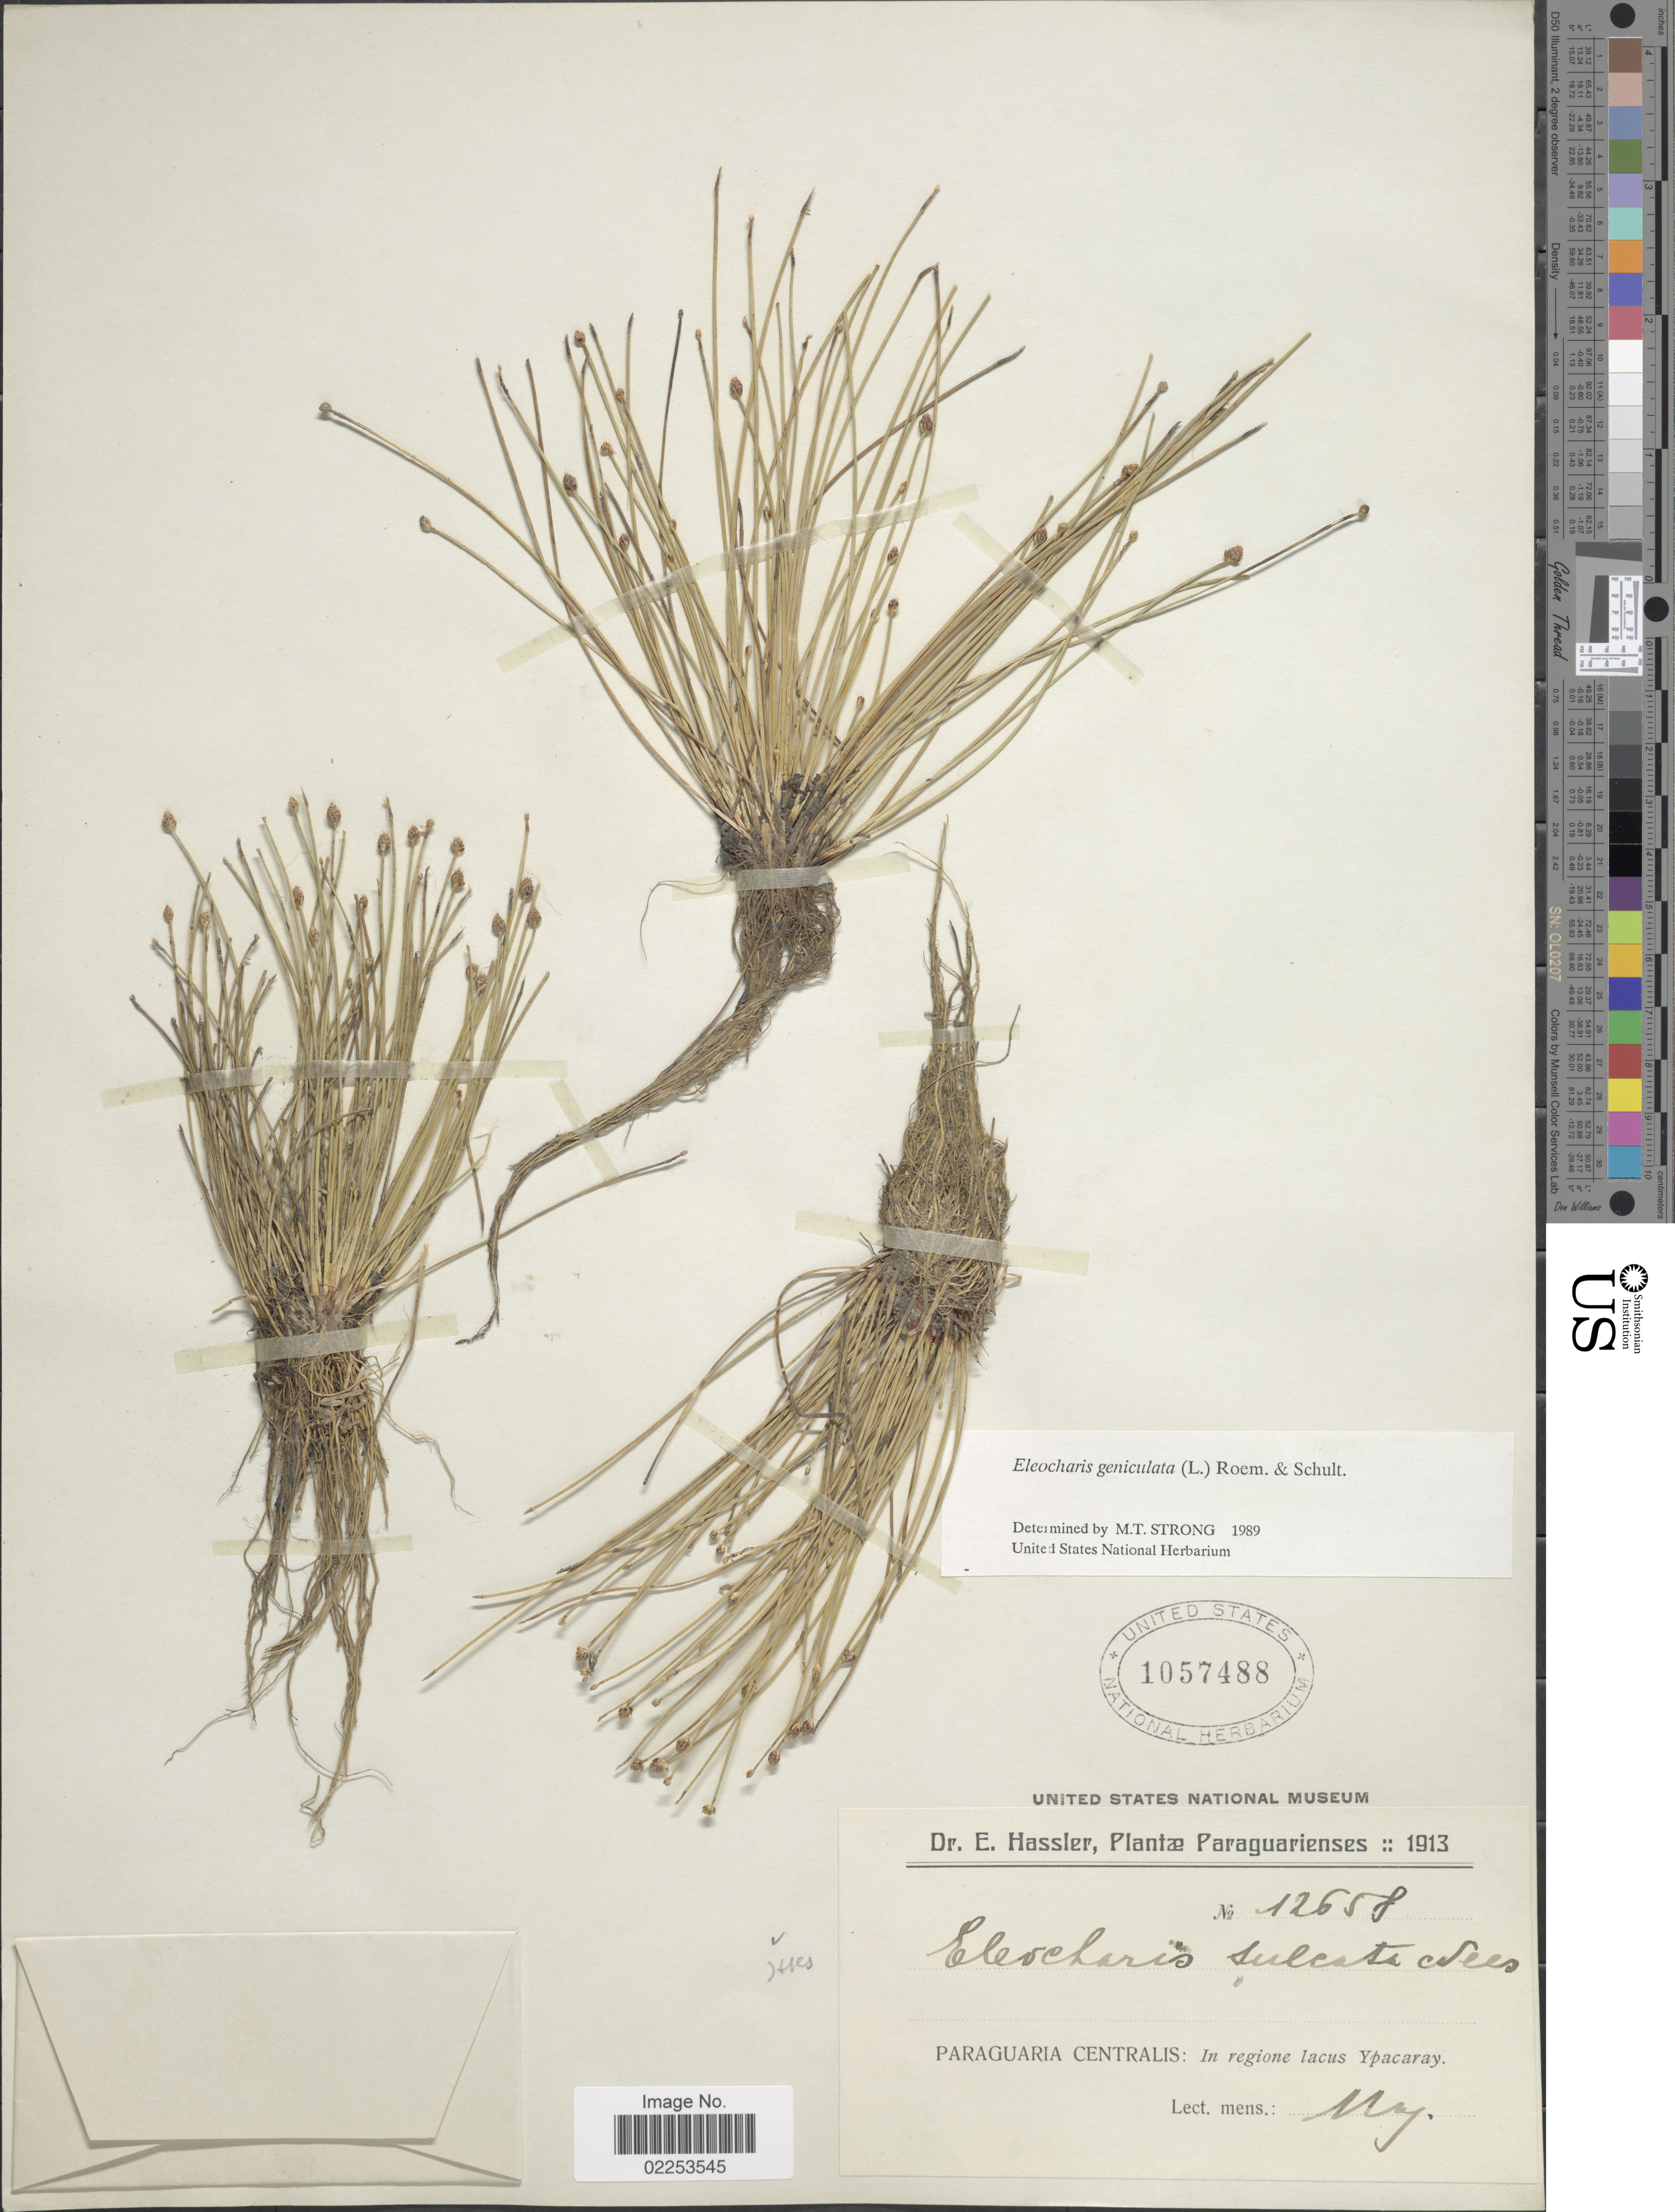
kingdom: Plantae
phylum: Tracheophyta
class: Liliopsida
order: Poales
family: Cyperaceae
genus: Eleocharis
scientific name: Eleocharis geniculata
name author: (L.) Roem. & Schult.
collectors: E. Hassler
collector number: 12658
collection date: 1913-05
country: Paraguay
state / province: Central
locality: Paraguaria centralis: in regione lacus Ypacaray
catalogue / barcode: US 1057488